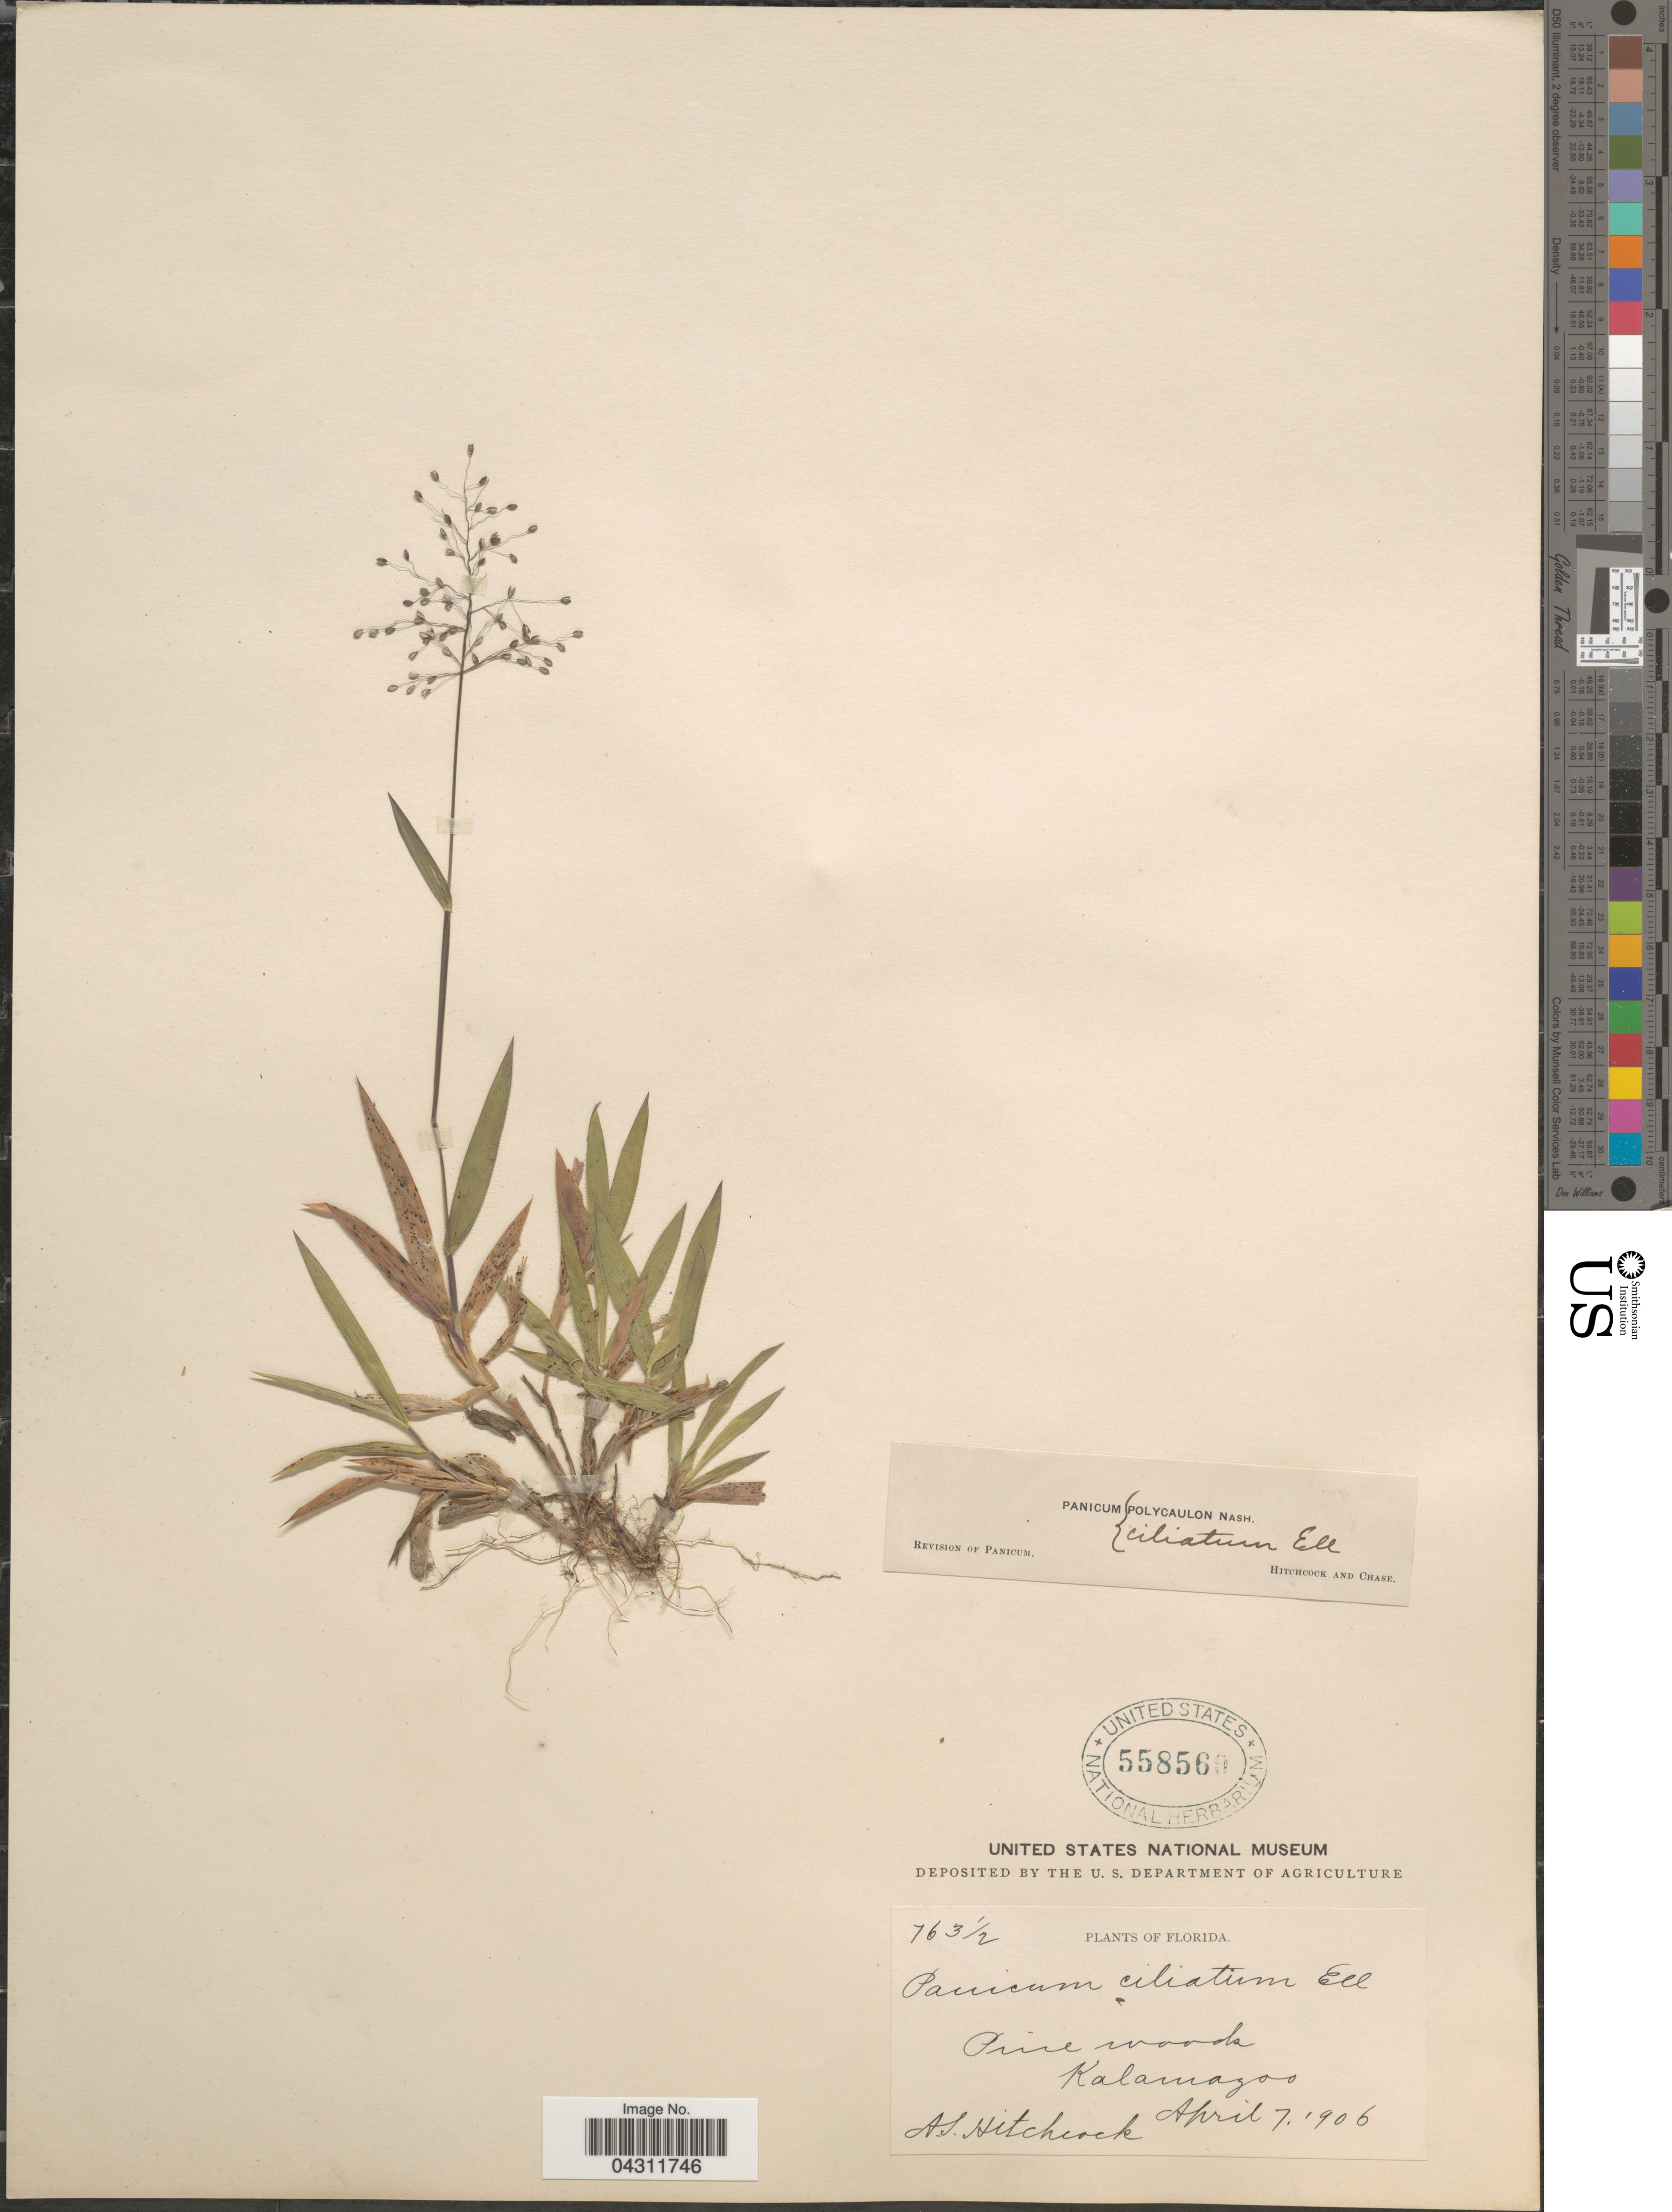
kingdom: Plantae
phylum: Tracheophyta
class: Liliopsida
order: Poales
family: Poaceae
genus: Dichanthelium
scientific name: Dichanthelium strigosum var. glabrescens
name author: (Griseb.) Freckmann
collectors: A. S. Hitchcock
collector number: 763½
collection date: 1906-04-07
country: United States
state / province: Florida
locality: Pine woods. Kalamazoo.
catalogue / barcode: US 558560